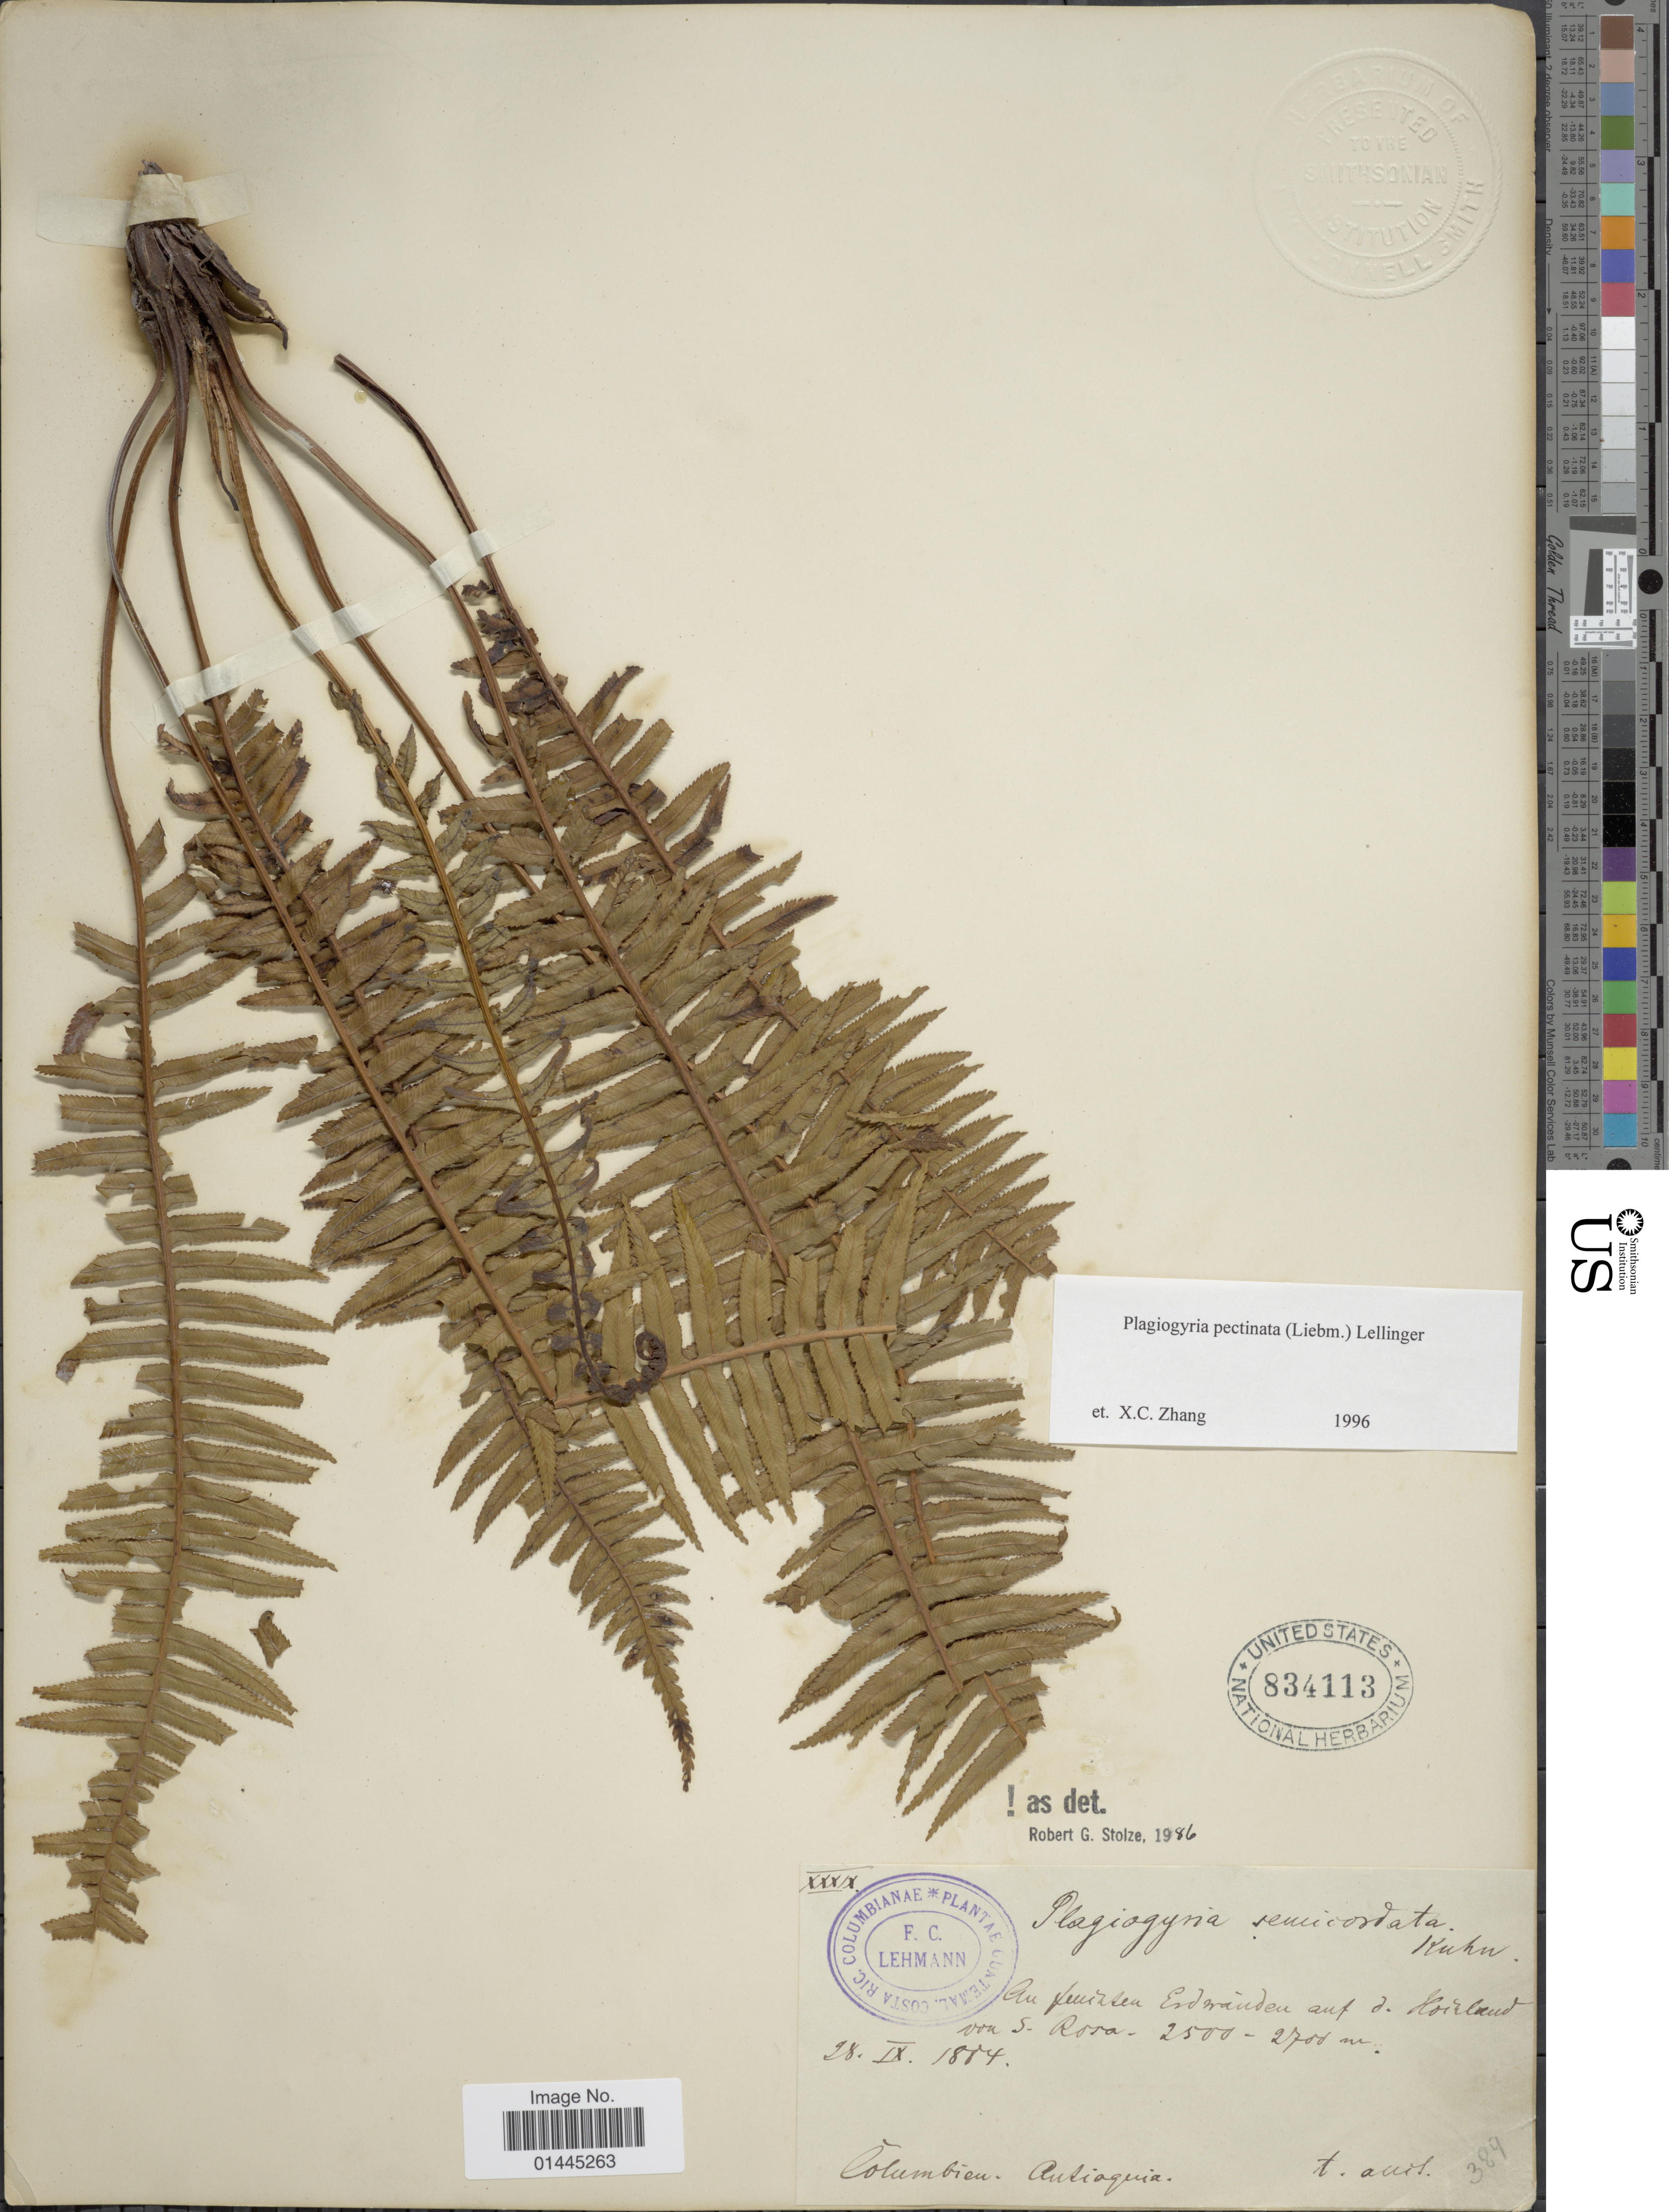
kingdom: Plantae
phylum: Tracheophyta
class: Polypodiopsida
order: Cyatheales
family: Plagiogyriaceae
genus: Plagiogyria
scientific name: Plagiogyria semicordata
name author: (C. Presl) Christ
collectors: F. C. Lehmann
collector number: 389?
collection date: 1884-09-28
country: Colombia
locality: An fenchten Erdwänden auf d. Hochland von S. Rosa.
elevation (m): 2500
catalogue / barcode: US 834113